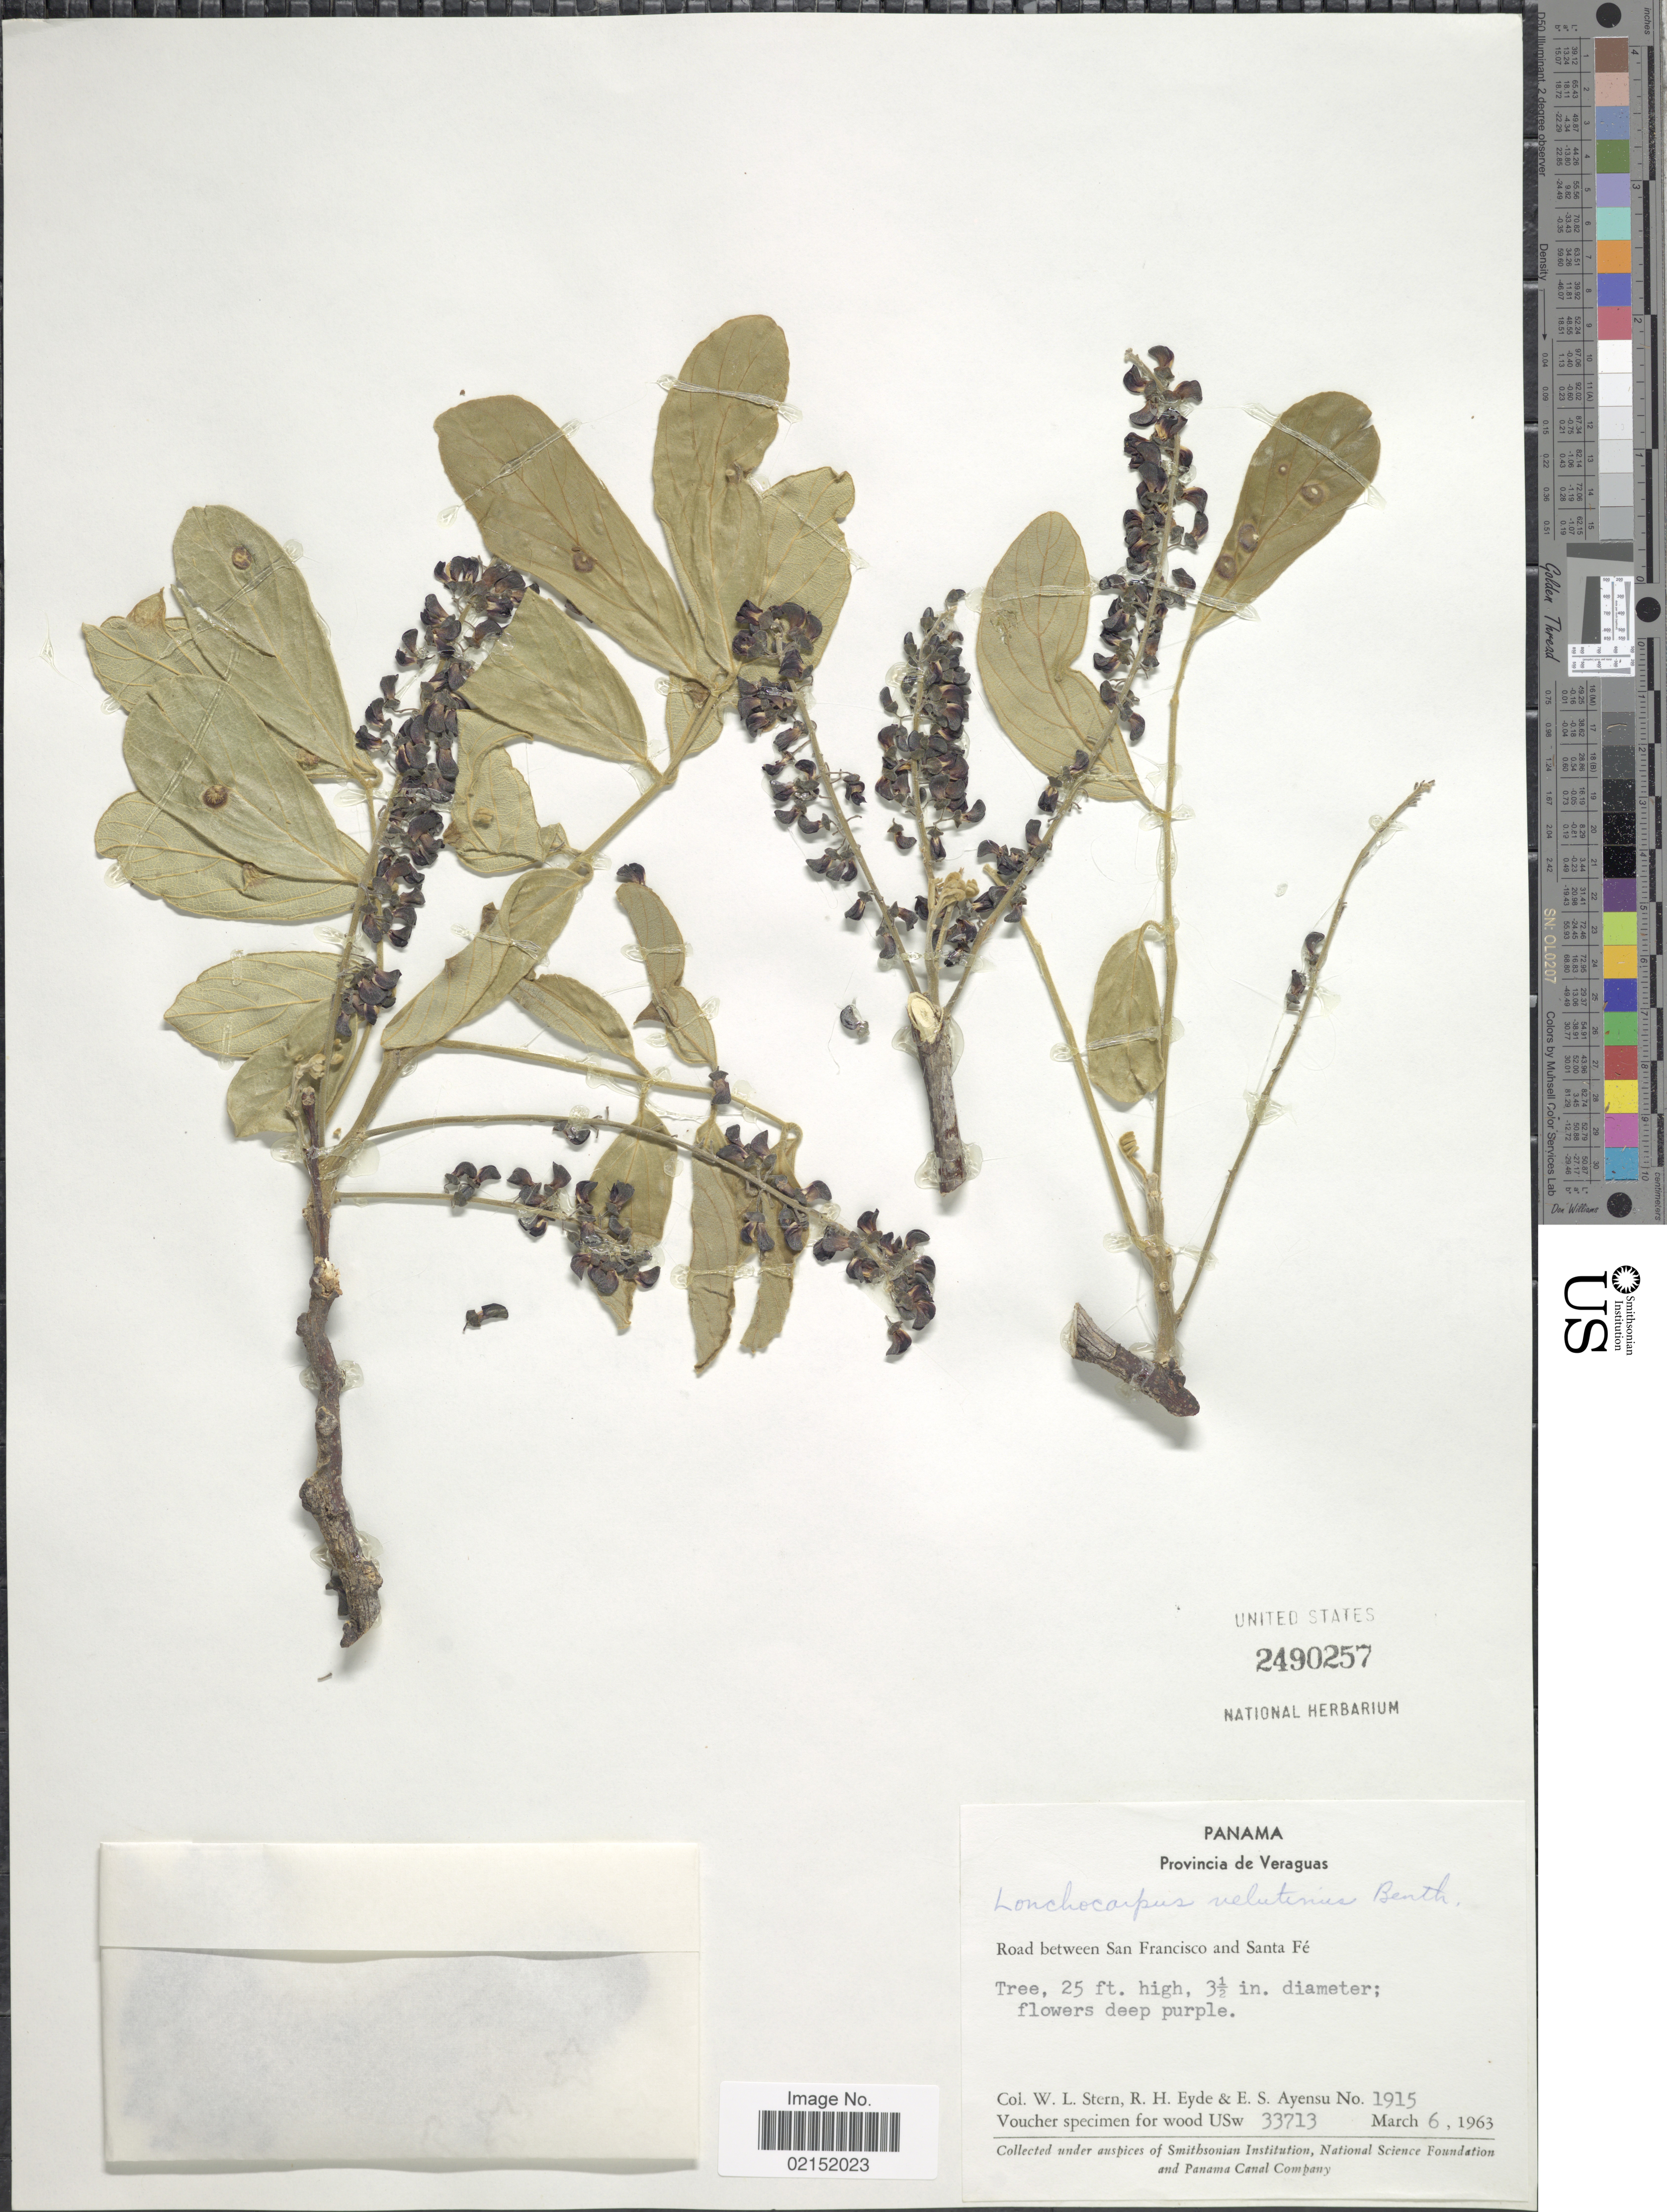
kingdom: Plantae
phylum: Tracheophyta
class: Magnoliopsida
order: Fabales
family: Fabaceae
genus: Lonchocarpus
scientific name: Lonchocarpus velutinus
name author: Benth. ex Seem.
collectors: W. L. Stern, R. H. Eyde & E. S. Ayensu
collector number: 1915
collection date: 1963-03-06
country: Panama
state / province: Veraguas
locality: Road between San Francisco and Sante Fe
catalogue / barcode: US 2490257